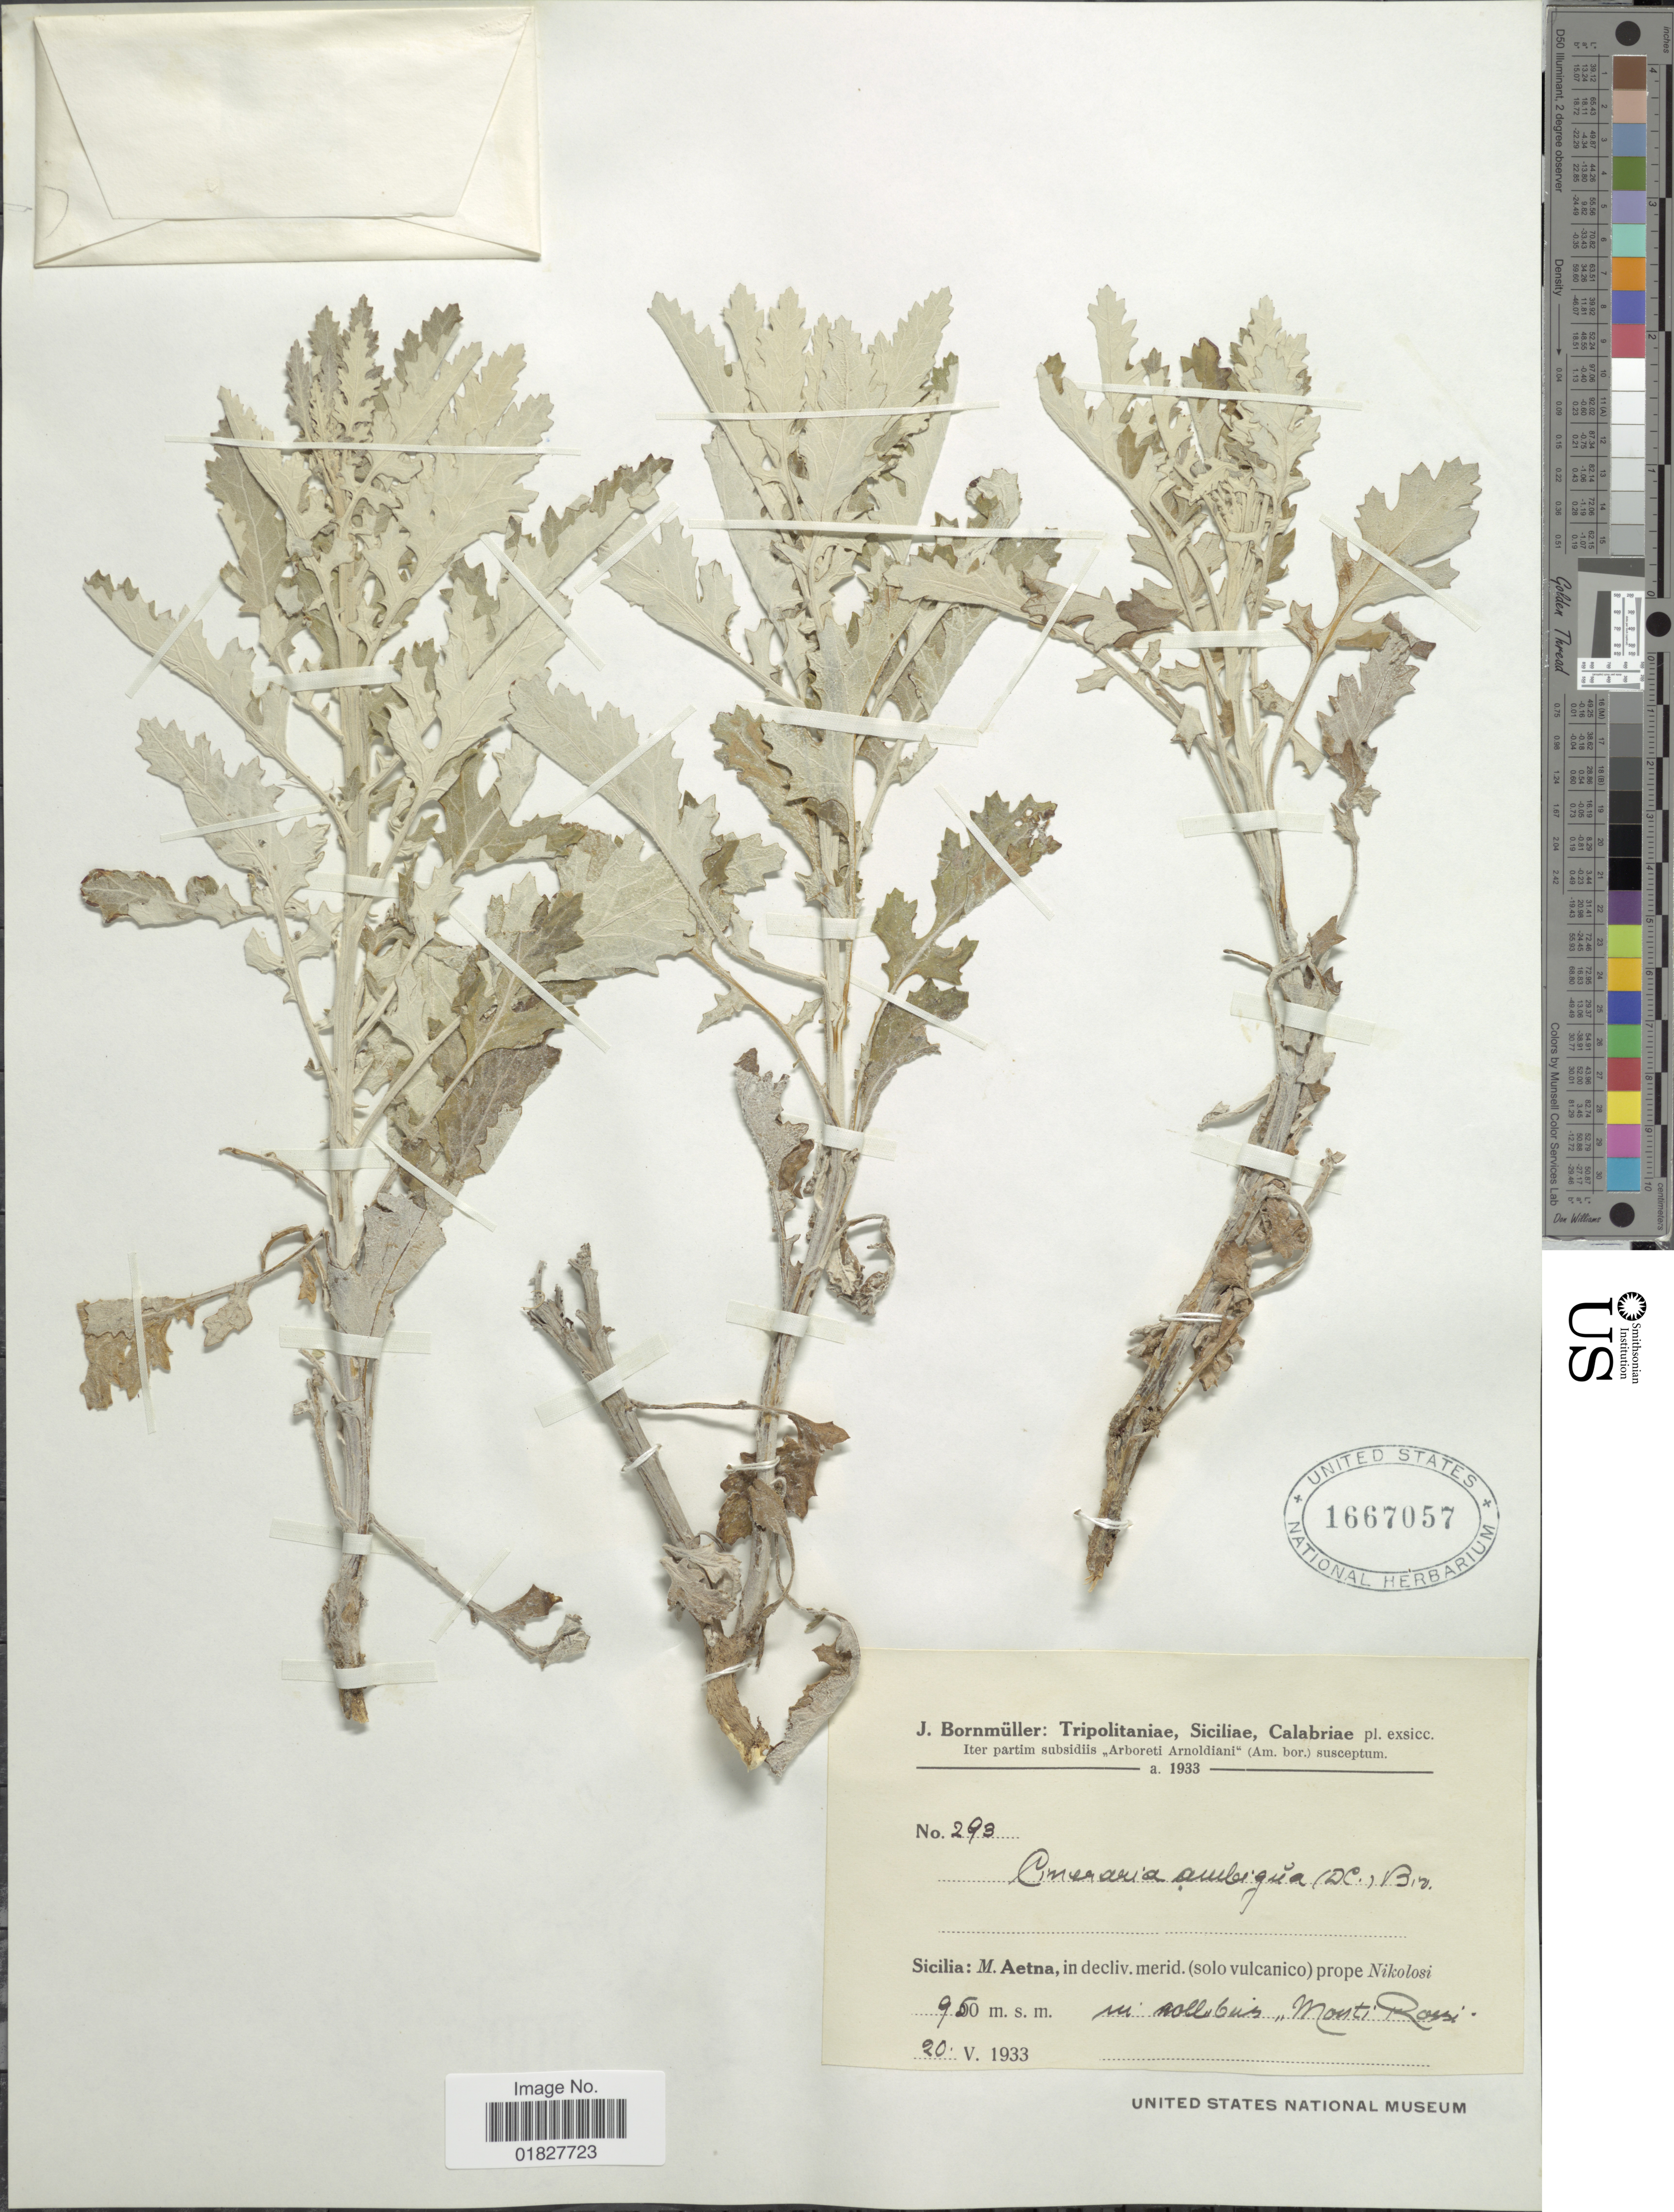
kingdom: Plantae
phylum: Tracheophyta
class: Magnoliopsida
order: Asterales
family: Asteraceae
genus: Cineraria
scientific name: Cineraria ambigua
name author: Biv.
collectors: J. Bornmüller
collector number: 293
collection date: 1933-05-20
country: Italy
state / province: Siciliana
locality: Tripolitaniae, Siciliae, Calabriae, Sicilia, M. Aetna, prope Nikolosi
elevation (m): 950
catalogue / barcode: US 1667057